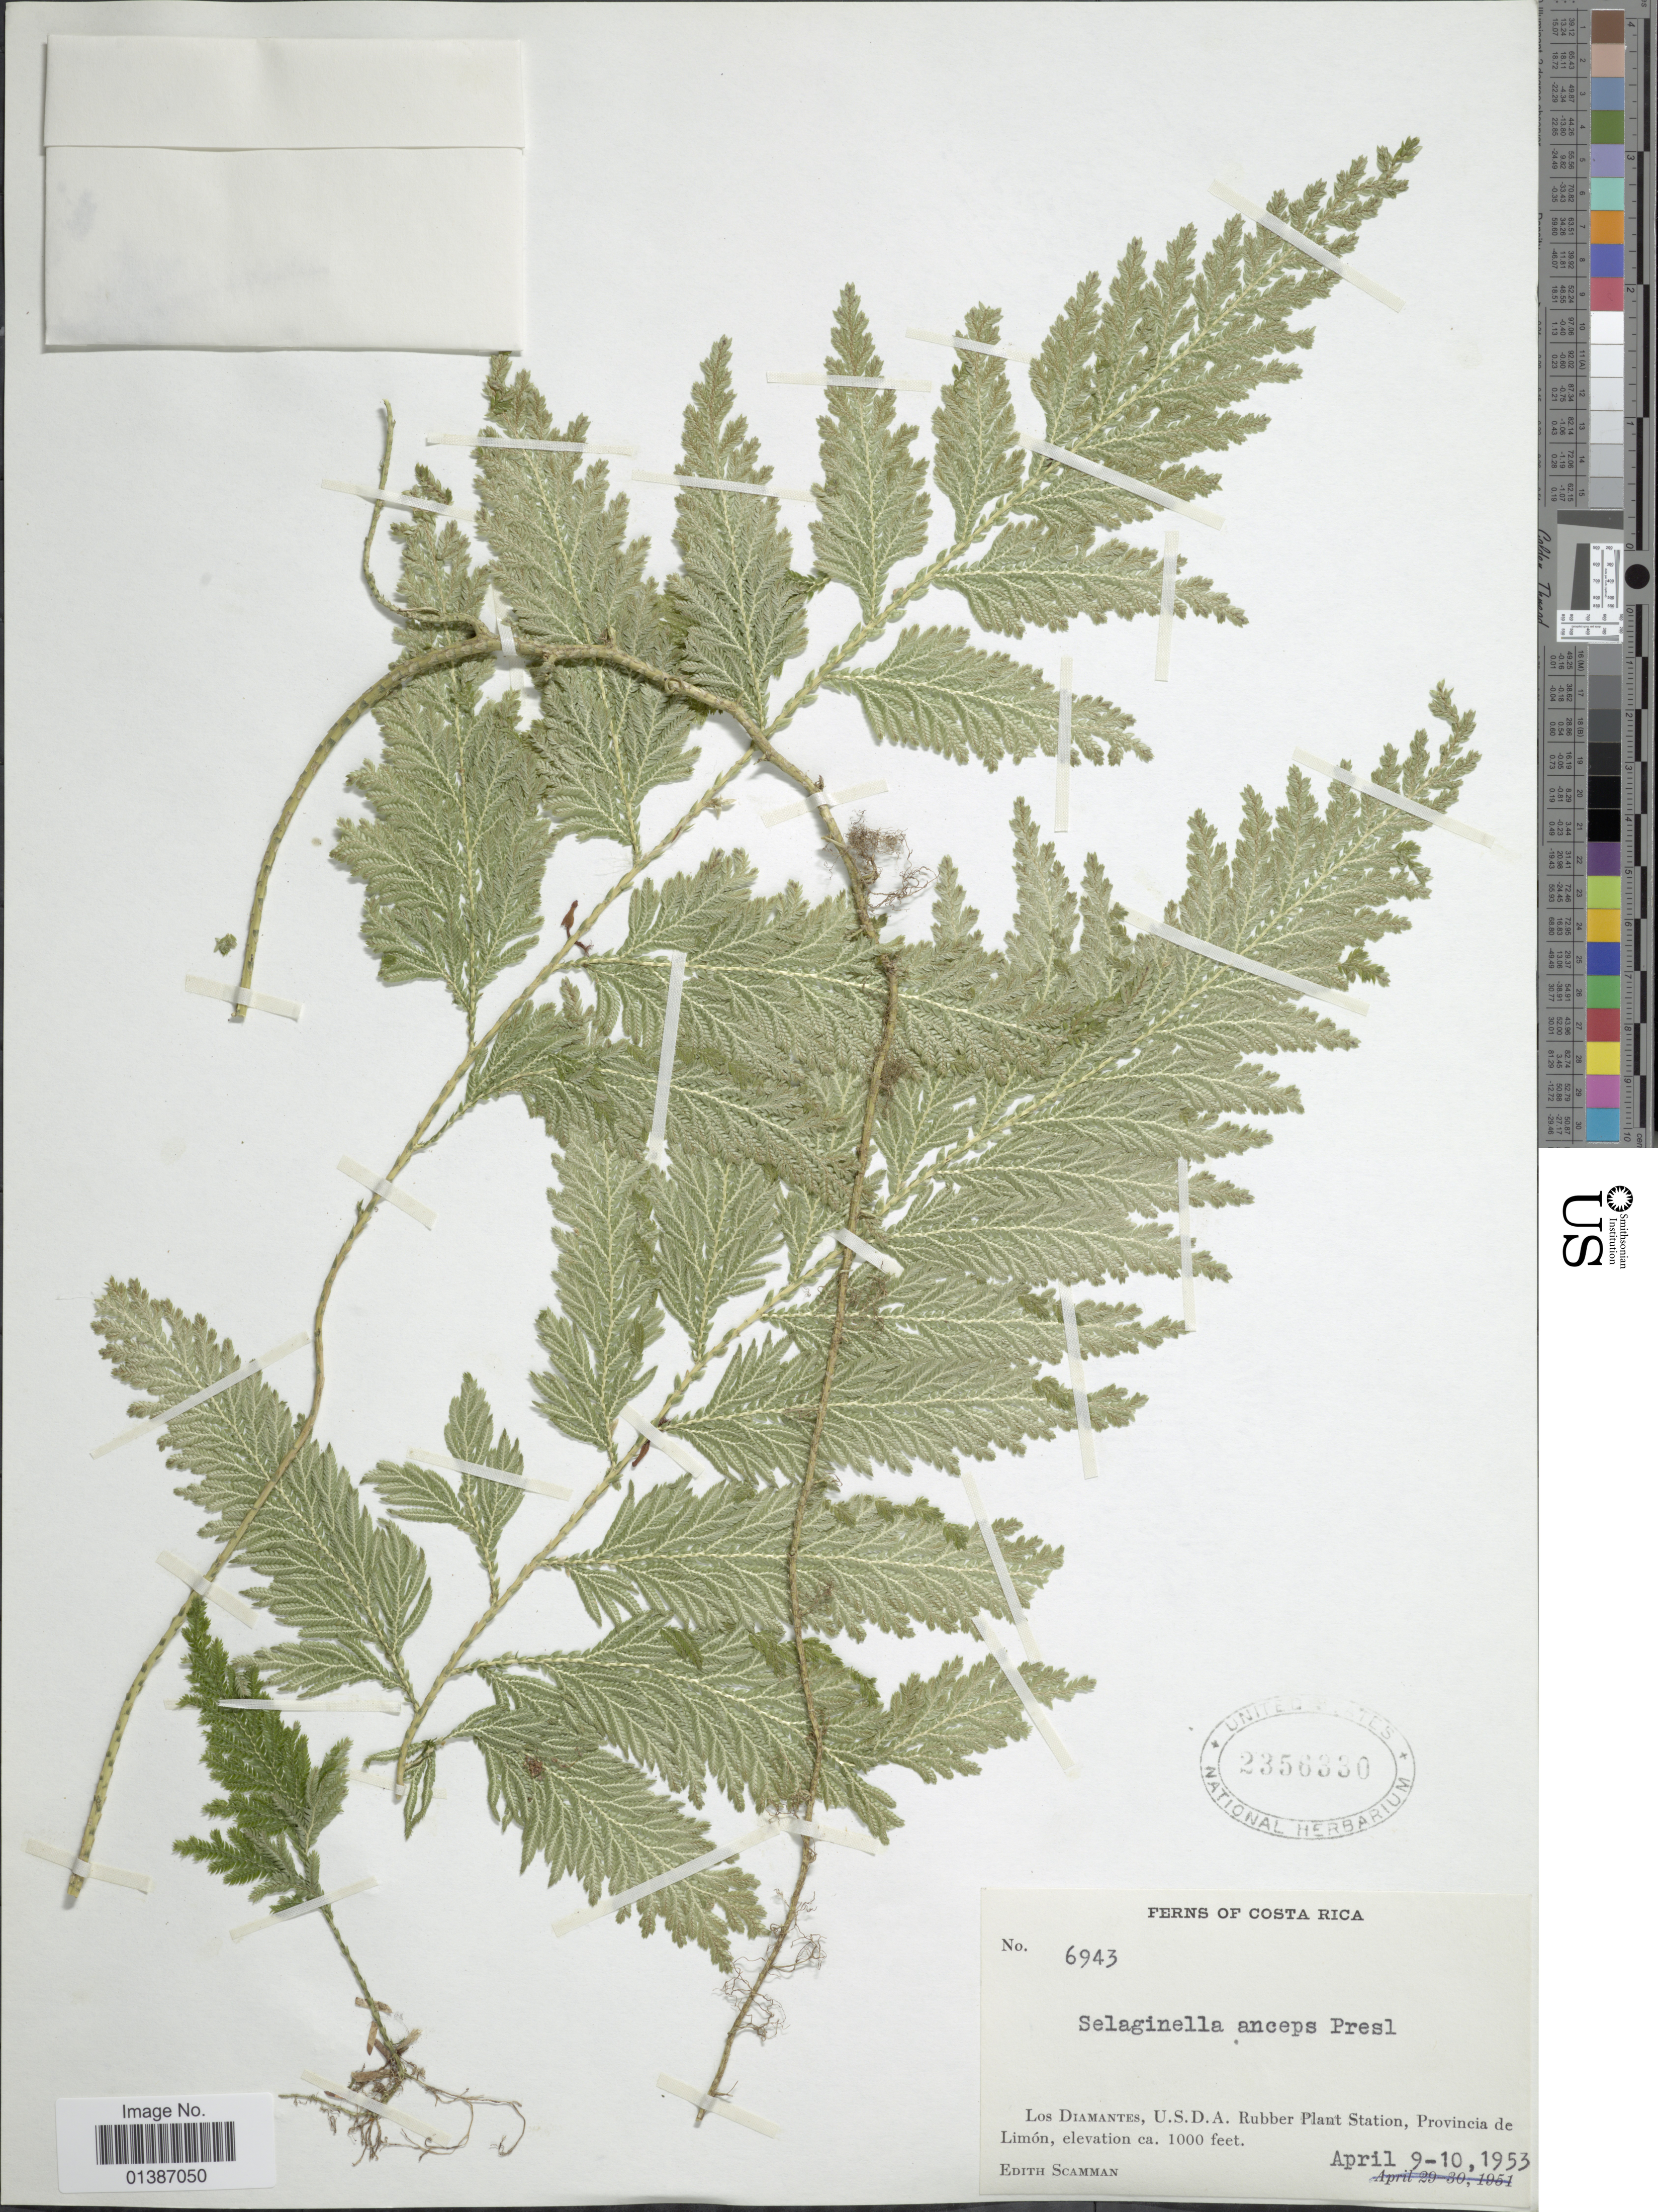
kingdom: Plantae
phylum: Tracheophyta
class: Lycopodiopsida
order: Selaginellales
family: Selaginellaceae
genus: Selaginella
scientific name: Selaginella anceps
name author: (C. Presl)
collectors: E. Scamman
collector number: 6943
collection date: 1953-04-09/1953-04-10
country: Costa Rica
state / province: Limón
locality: Los Diamantes, U.S.D.A. Rubber Plant Station, Provincia de Limón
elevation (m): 305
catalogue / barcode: US 2356330